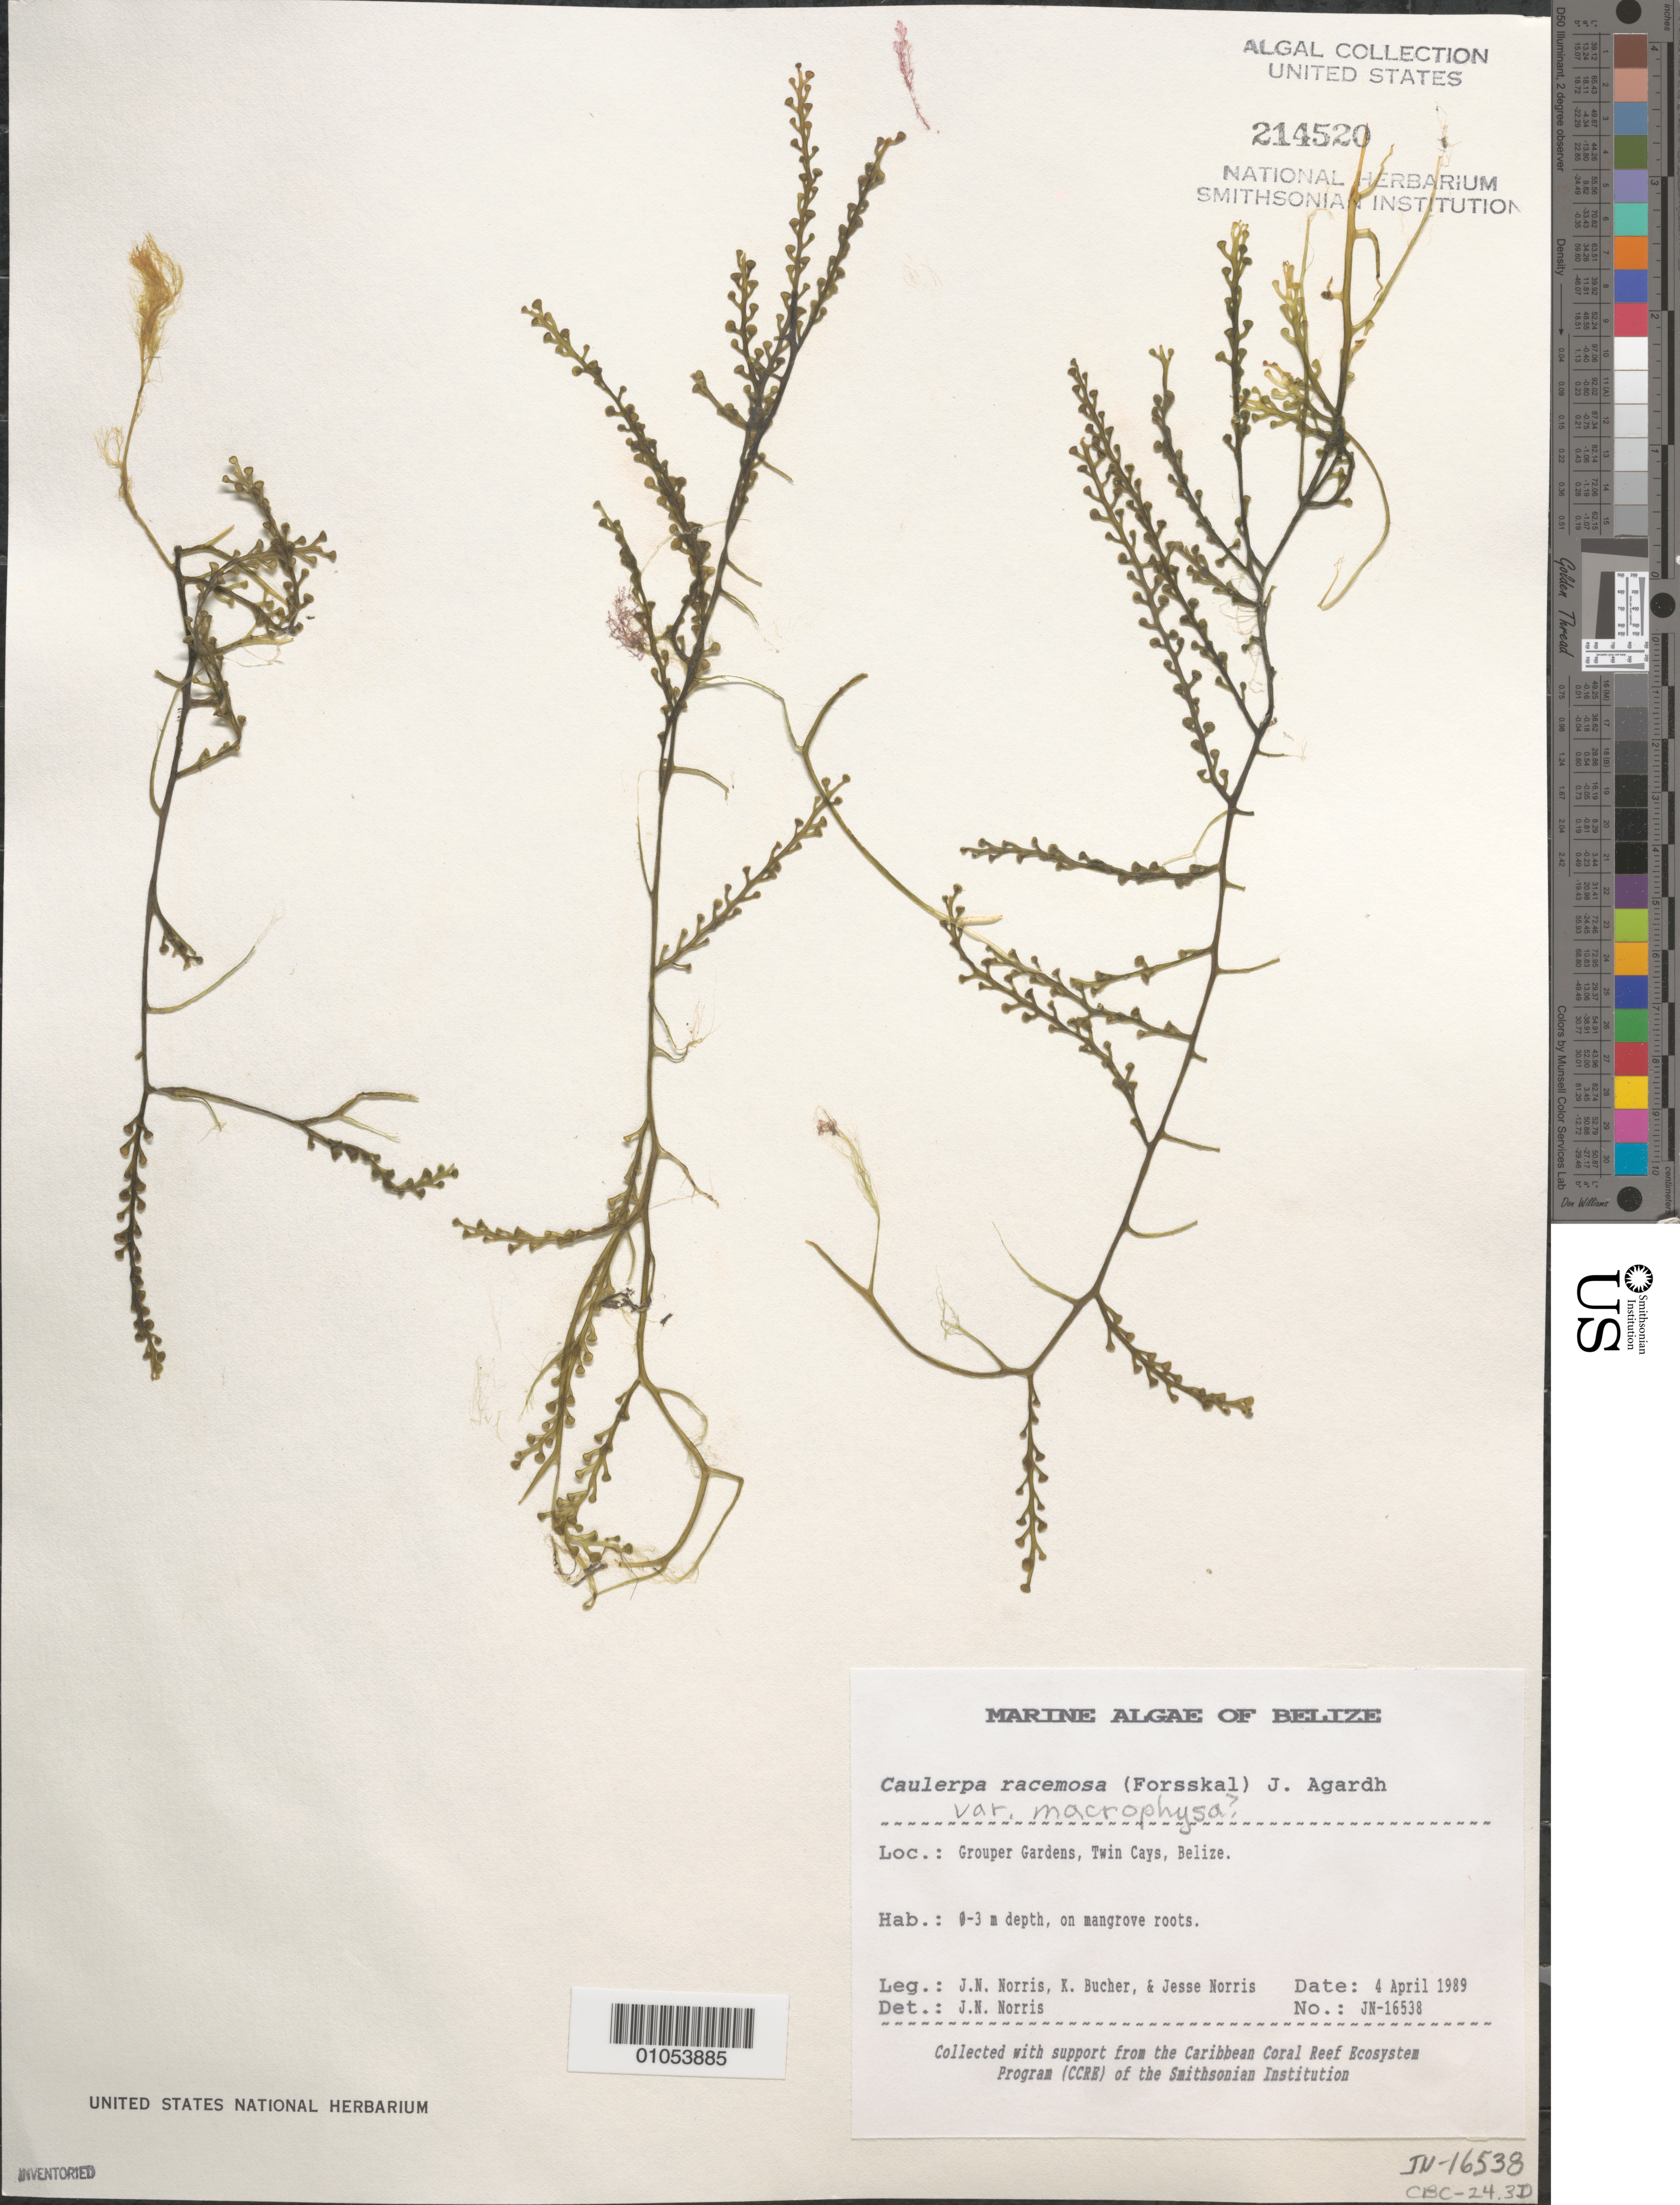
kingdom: Plantae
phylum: Chlorophyta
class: Ulvophyceae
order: Bryopsidales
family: Caulerpaceae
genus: Caulerpa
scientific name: Caulerpa racemosa var. macrophysa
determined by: Norris, James N.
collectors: J. N. Norris, K. E. Bucher & J. A. Norris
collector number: JN-16538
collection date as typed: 04 Apr 1989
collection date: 1989-04-04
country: Belize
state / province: Stann Creek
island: Twin Cays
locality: Grouper Gardens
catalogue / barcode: US 214520